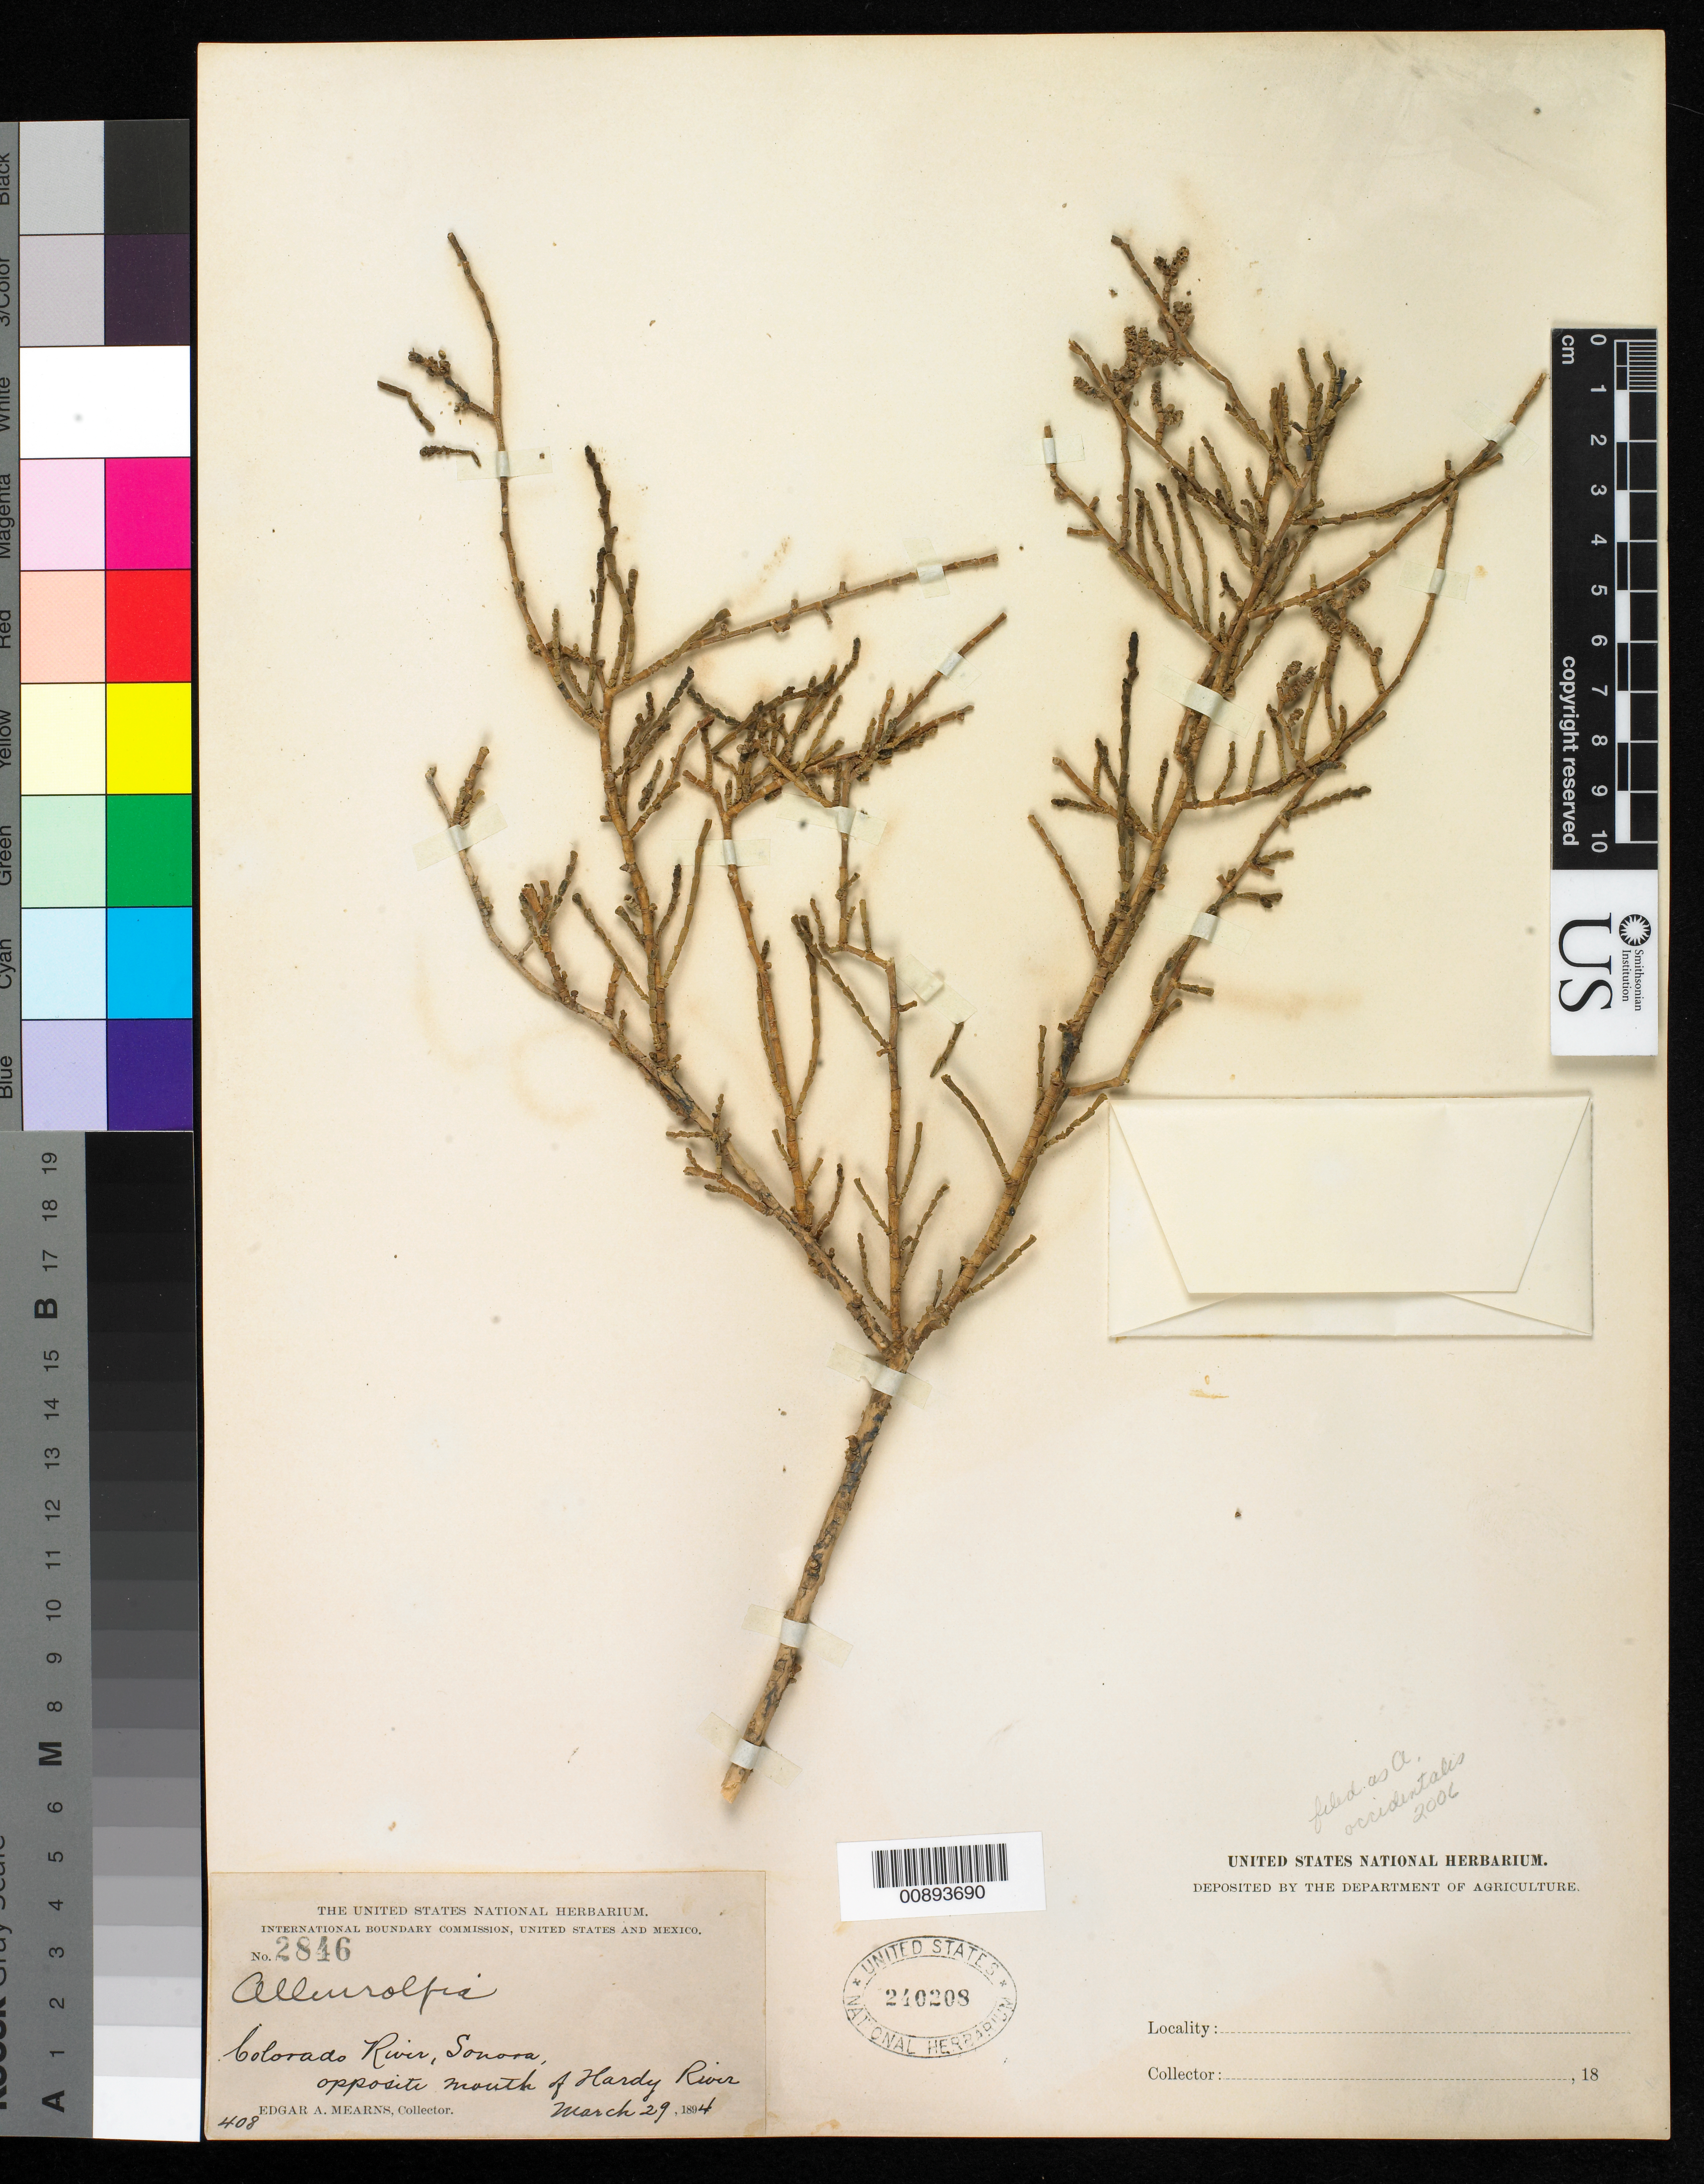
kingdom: Plantae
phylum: Tracheophyta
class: Magnoliopsida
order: Caryophyllales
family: Amaranthaceae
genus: Allenrolfea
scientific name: Allenrolfea occidentalis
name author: (S. Watson) Kuntze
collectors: E. A. Mearns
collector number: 2846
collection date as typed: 29 Mar 1894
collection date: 1894-03-29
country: Mexico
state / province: Sonora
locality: Colorado River, Sonora, opposite mouth of Hardy River.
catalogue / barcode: US 240208